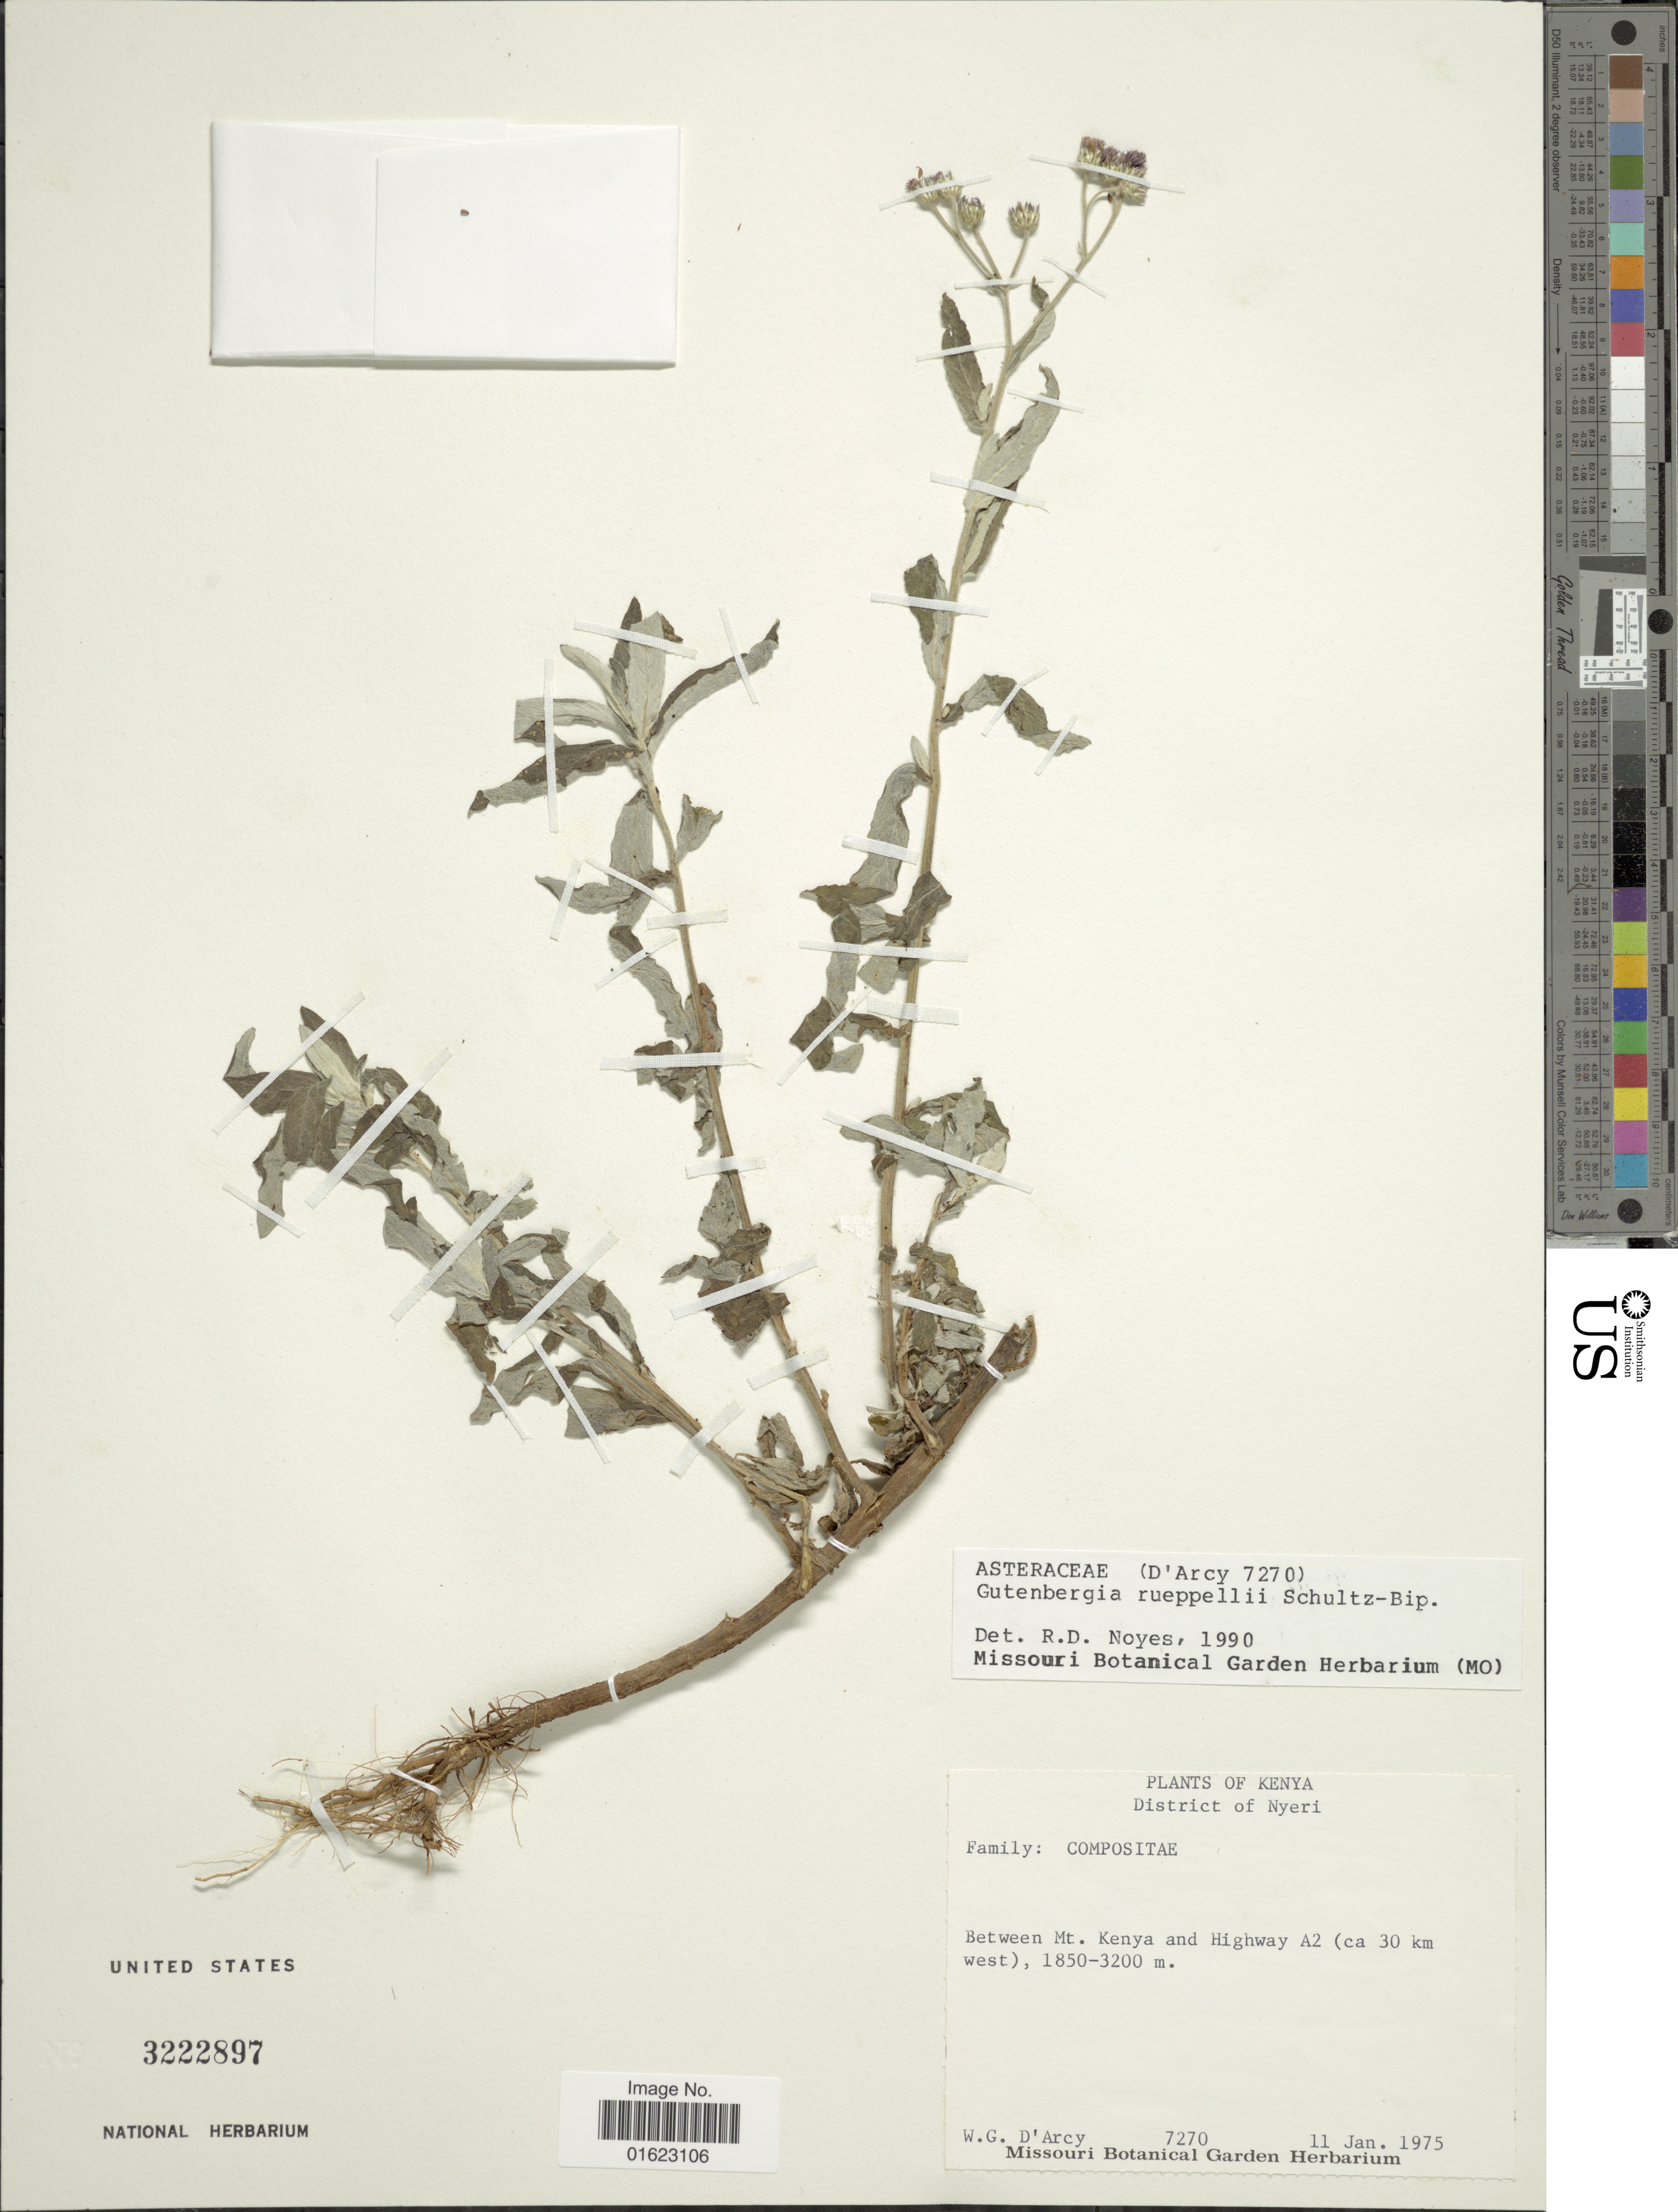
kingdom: Plantae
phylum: Tracheophyta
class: Magnoliopsida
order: Asterales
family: Asteraceae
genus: Gutenbergia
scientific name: Gutenbergia rueppellii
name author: Sch. Bip.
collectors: W. G. D'Arcy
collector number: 7270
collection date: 1975-01-11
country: Kenya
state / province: Nyeri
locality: Kenya, District of Nyeri. between Mt, Kenya and Highway (ca 30 km west).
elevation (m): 1850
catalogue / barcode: US 3222897